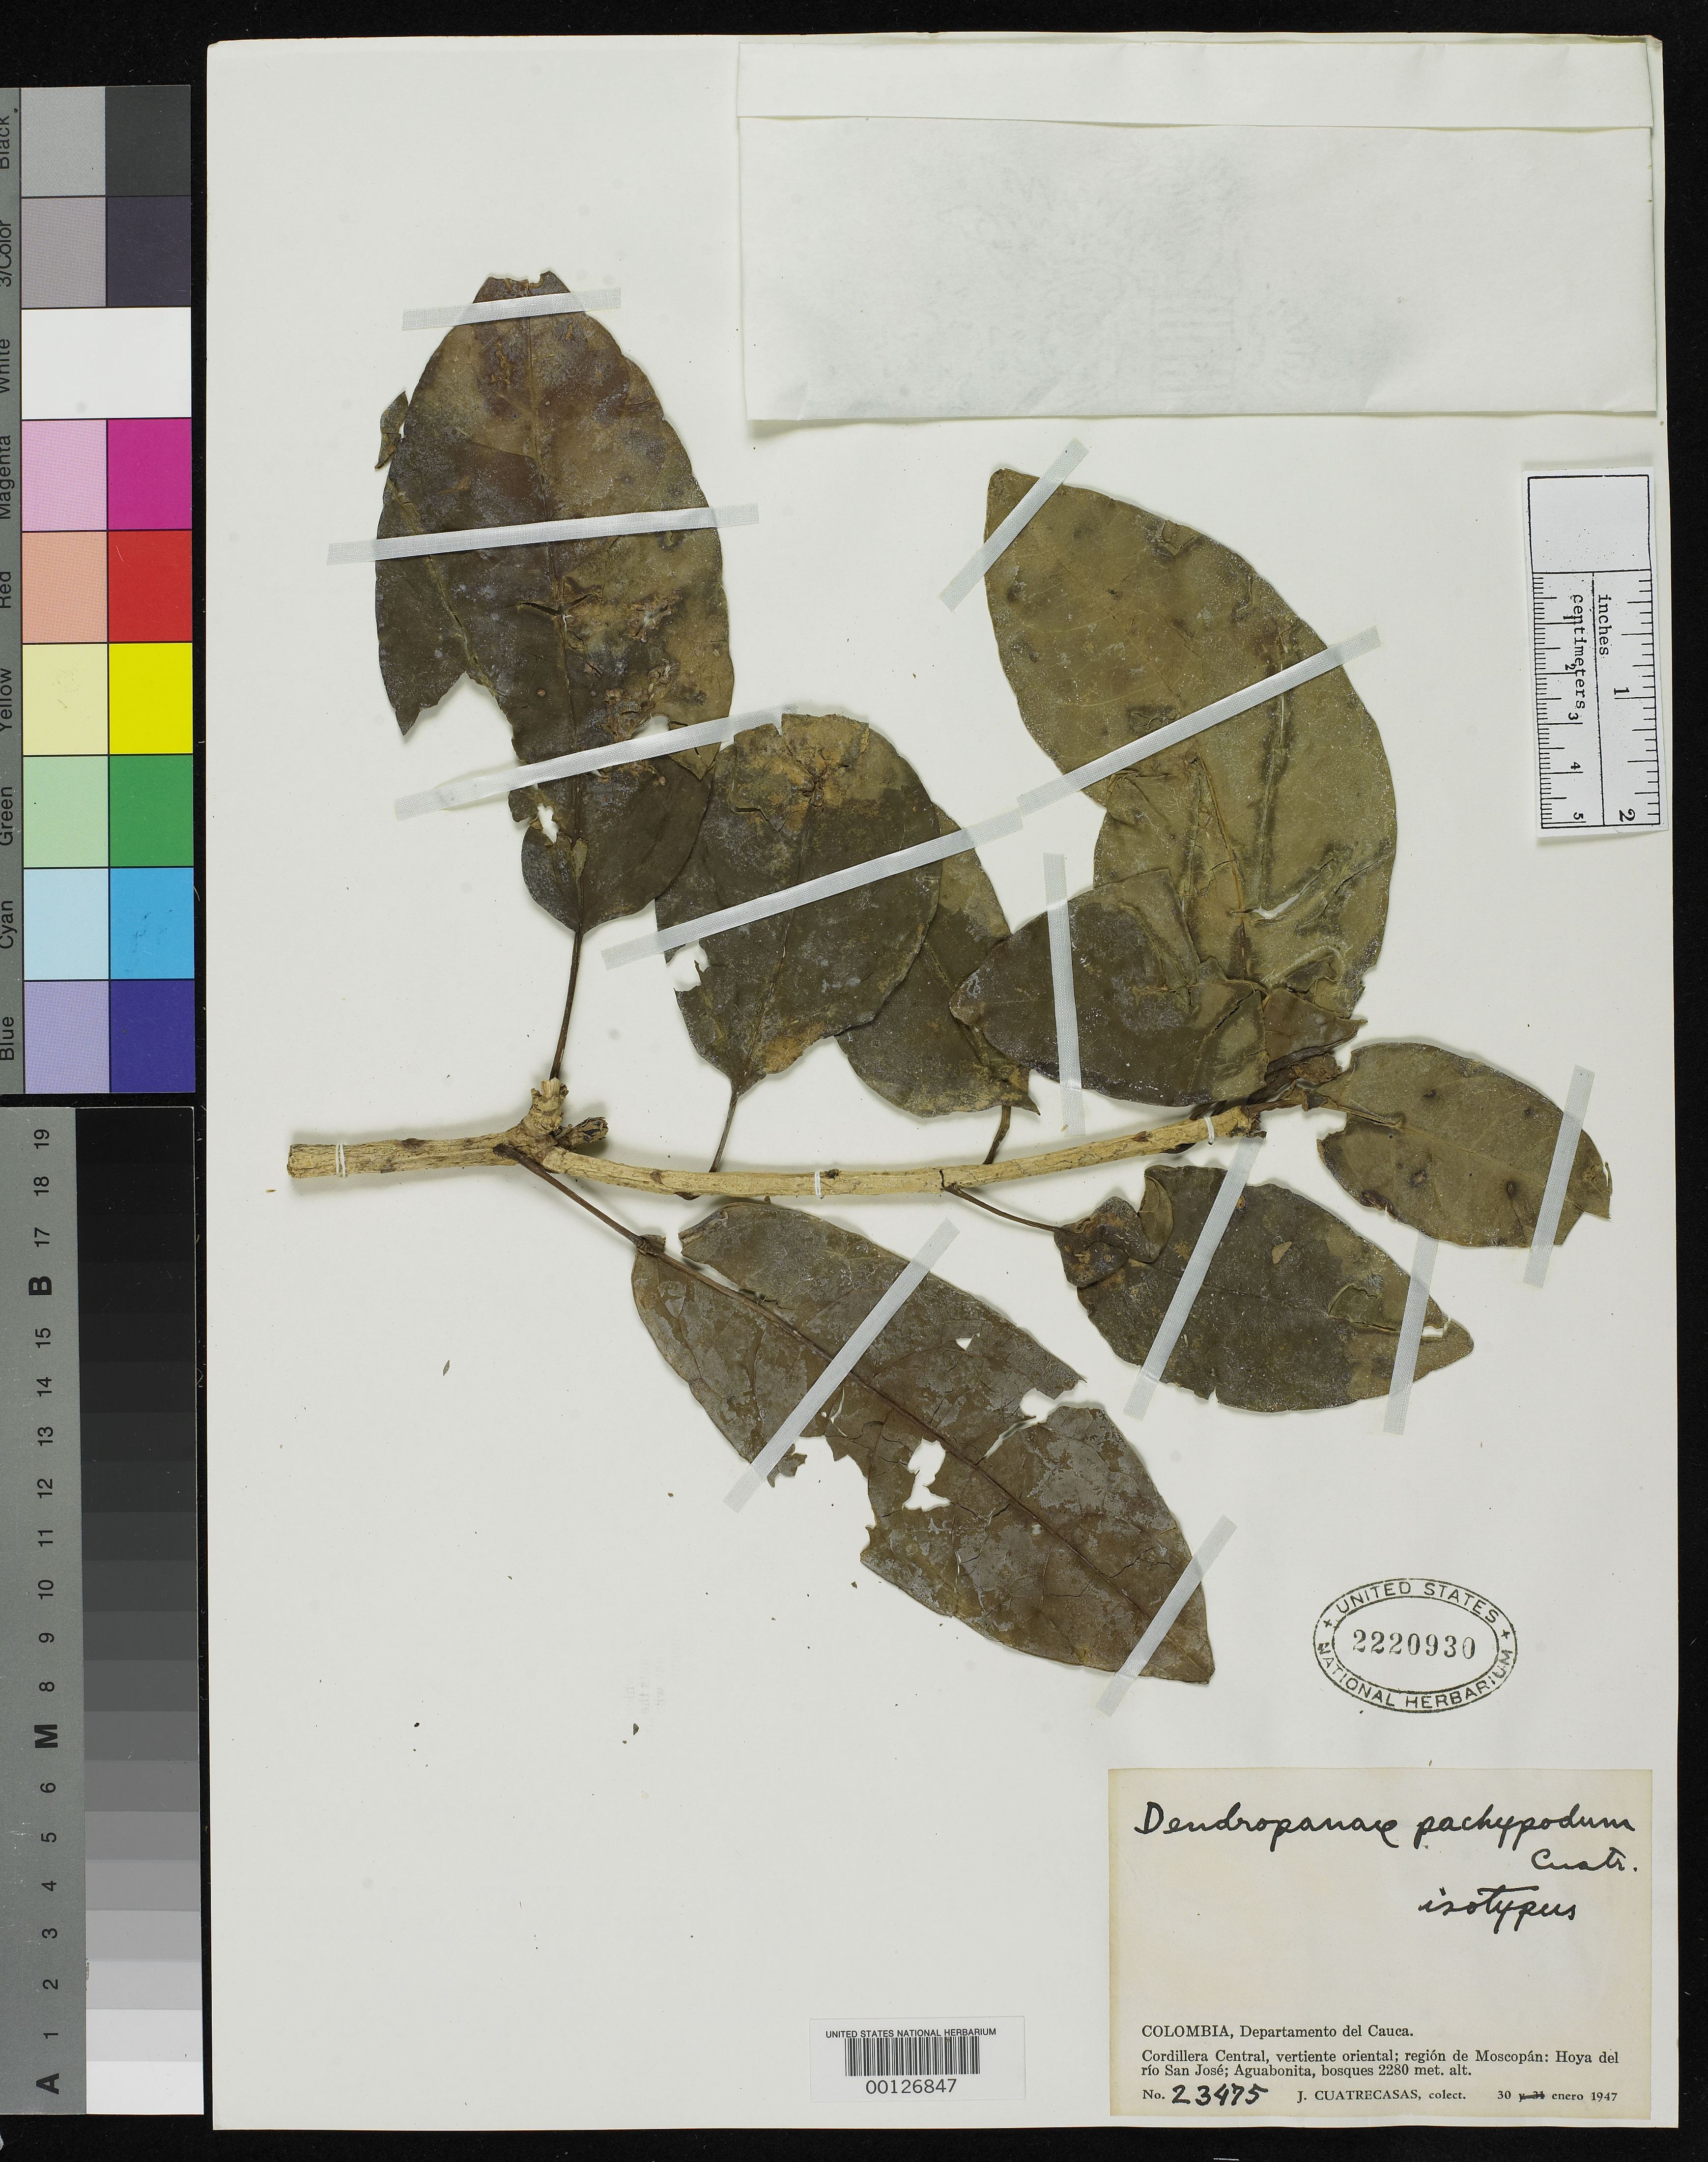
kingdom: Plantae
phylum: Tracheophyta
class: Magnoliopsida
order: Apiales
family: Araliaceae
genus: Dendropanax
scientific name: Dendropanax pachypodus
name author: Cuatrec.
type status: Isotype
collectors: J. Cuatrecasas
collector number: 23475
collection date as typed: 30 Jan 1947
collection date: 1947-01-30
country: Colombia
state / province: Cauca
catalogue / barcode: US 2220930